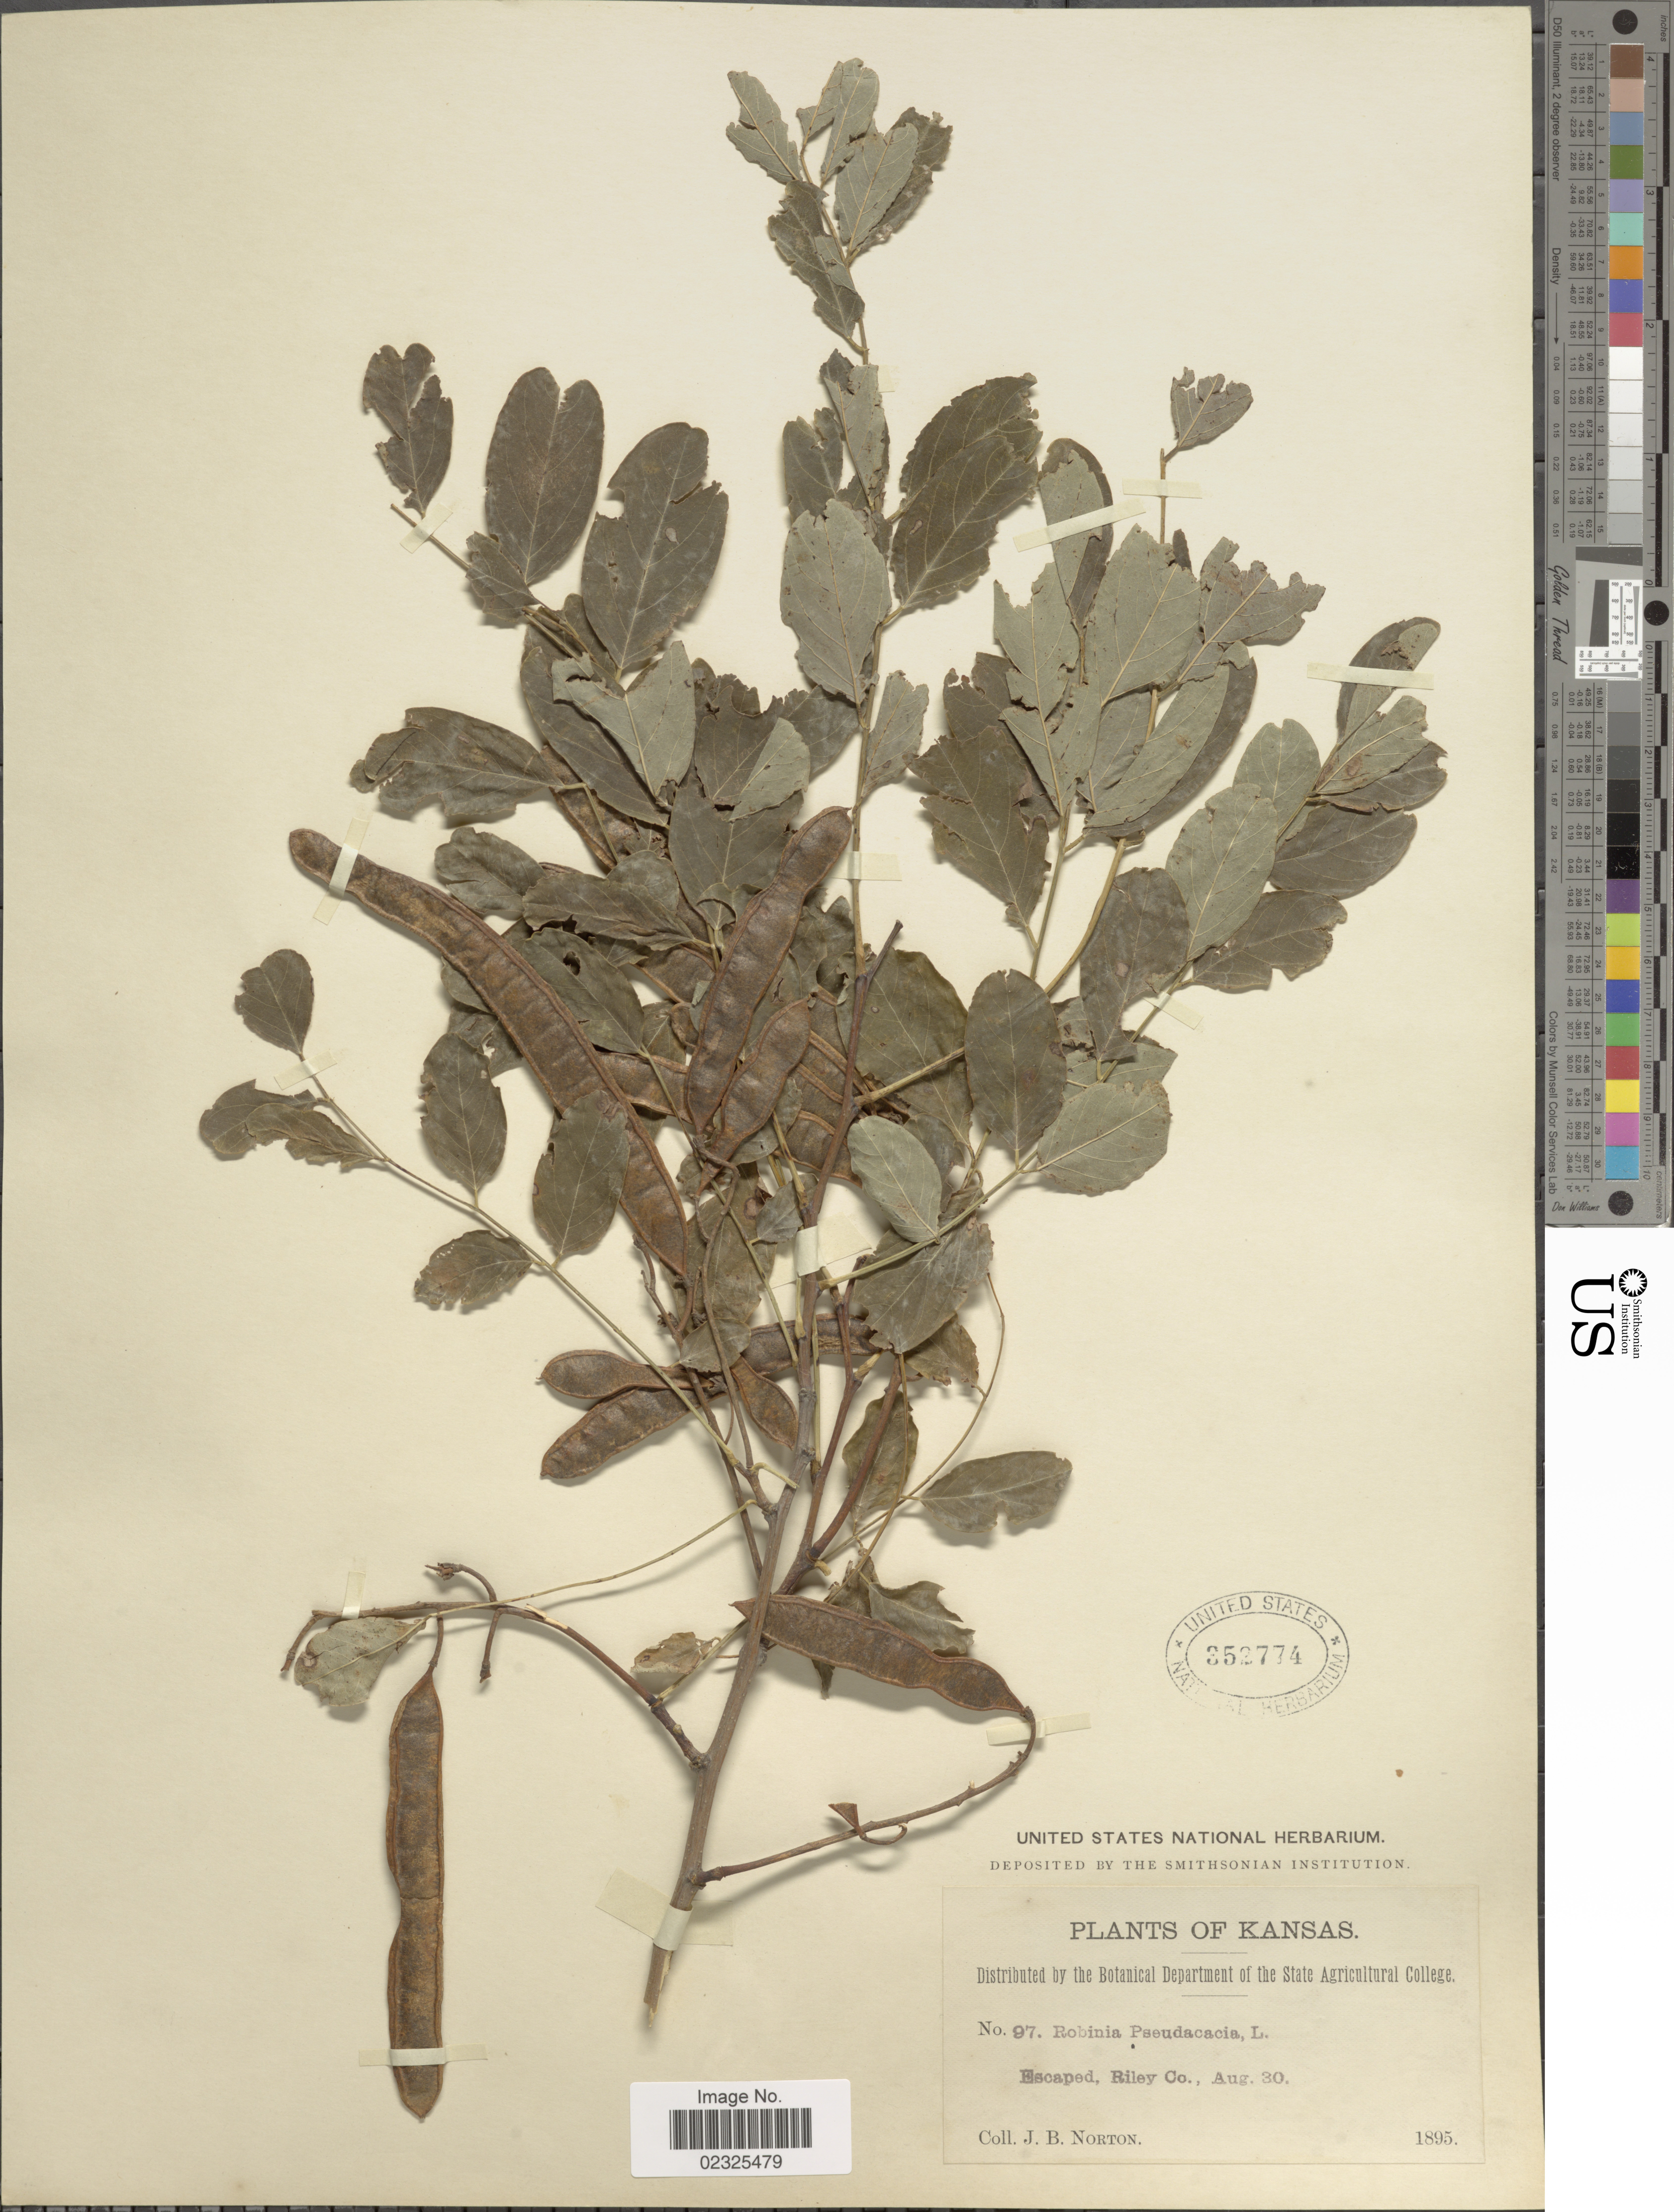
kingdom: Plantae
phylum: Tracheophyta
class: Magnoliopsida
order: Fabales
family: Fabaceae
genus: Robinia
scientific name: Robinia pseudoacacia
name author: L.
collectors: J. B. Norton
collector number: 97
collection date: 1895-08-30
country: United States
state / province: Kansas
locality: Escaped, Riley Co.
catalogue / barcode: US 352774